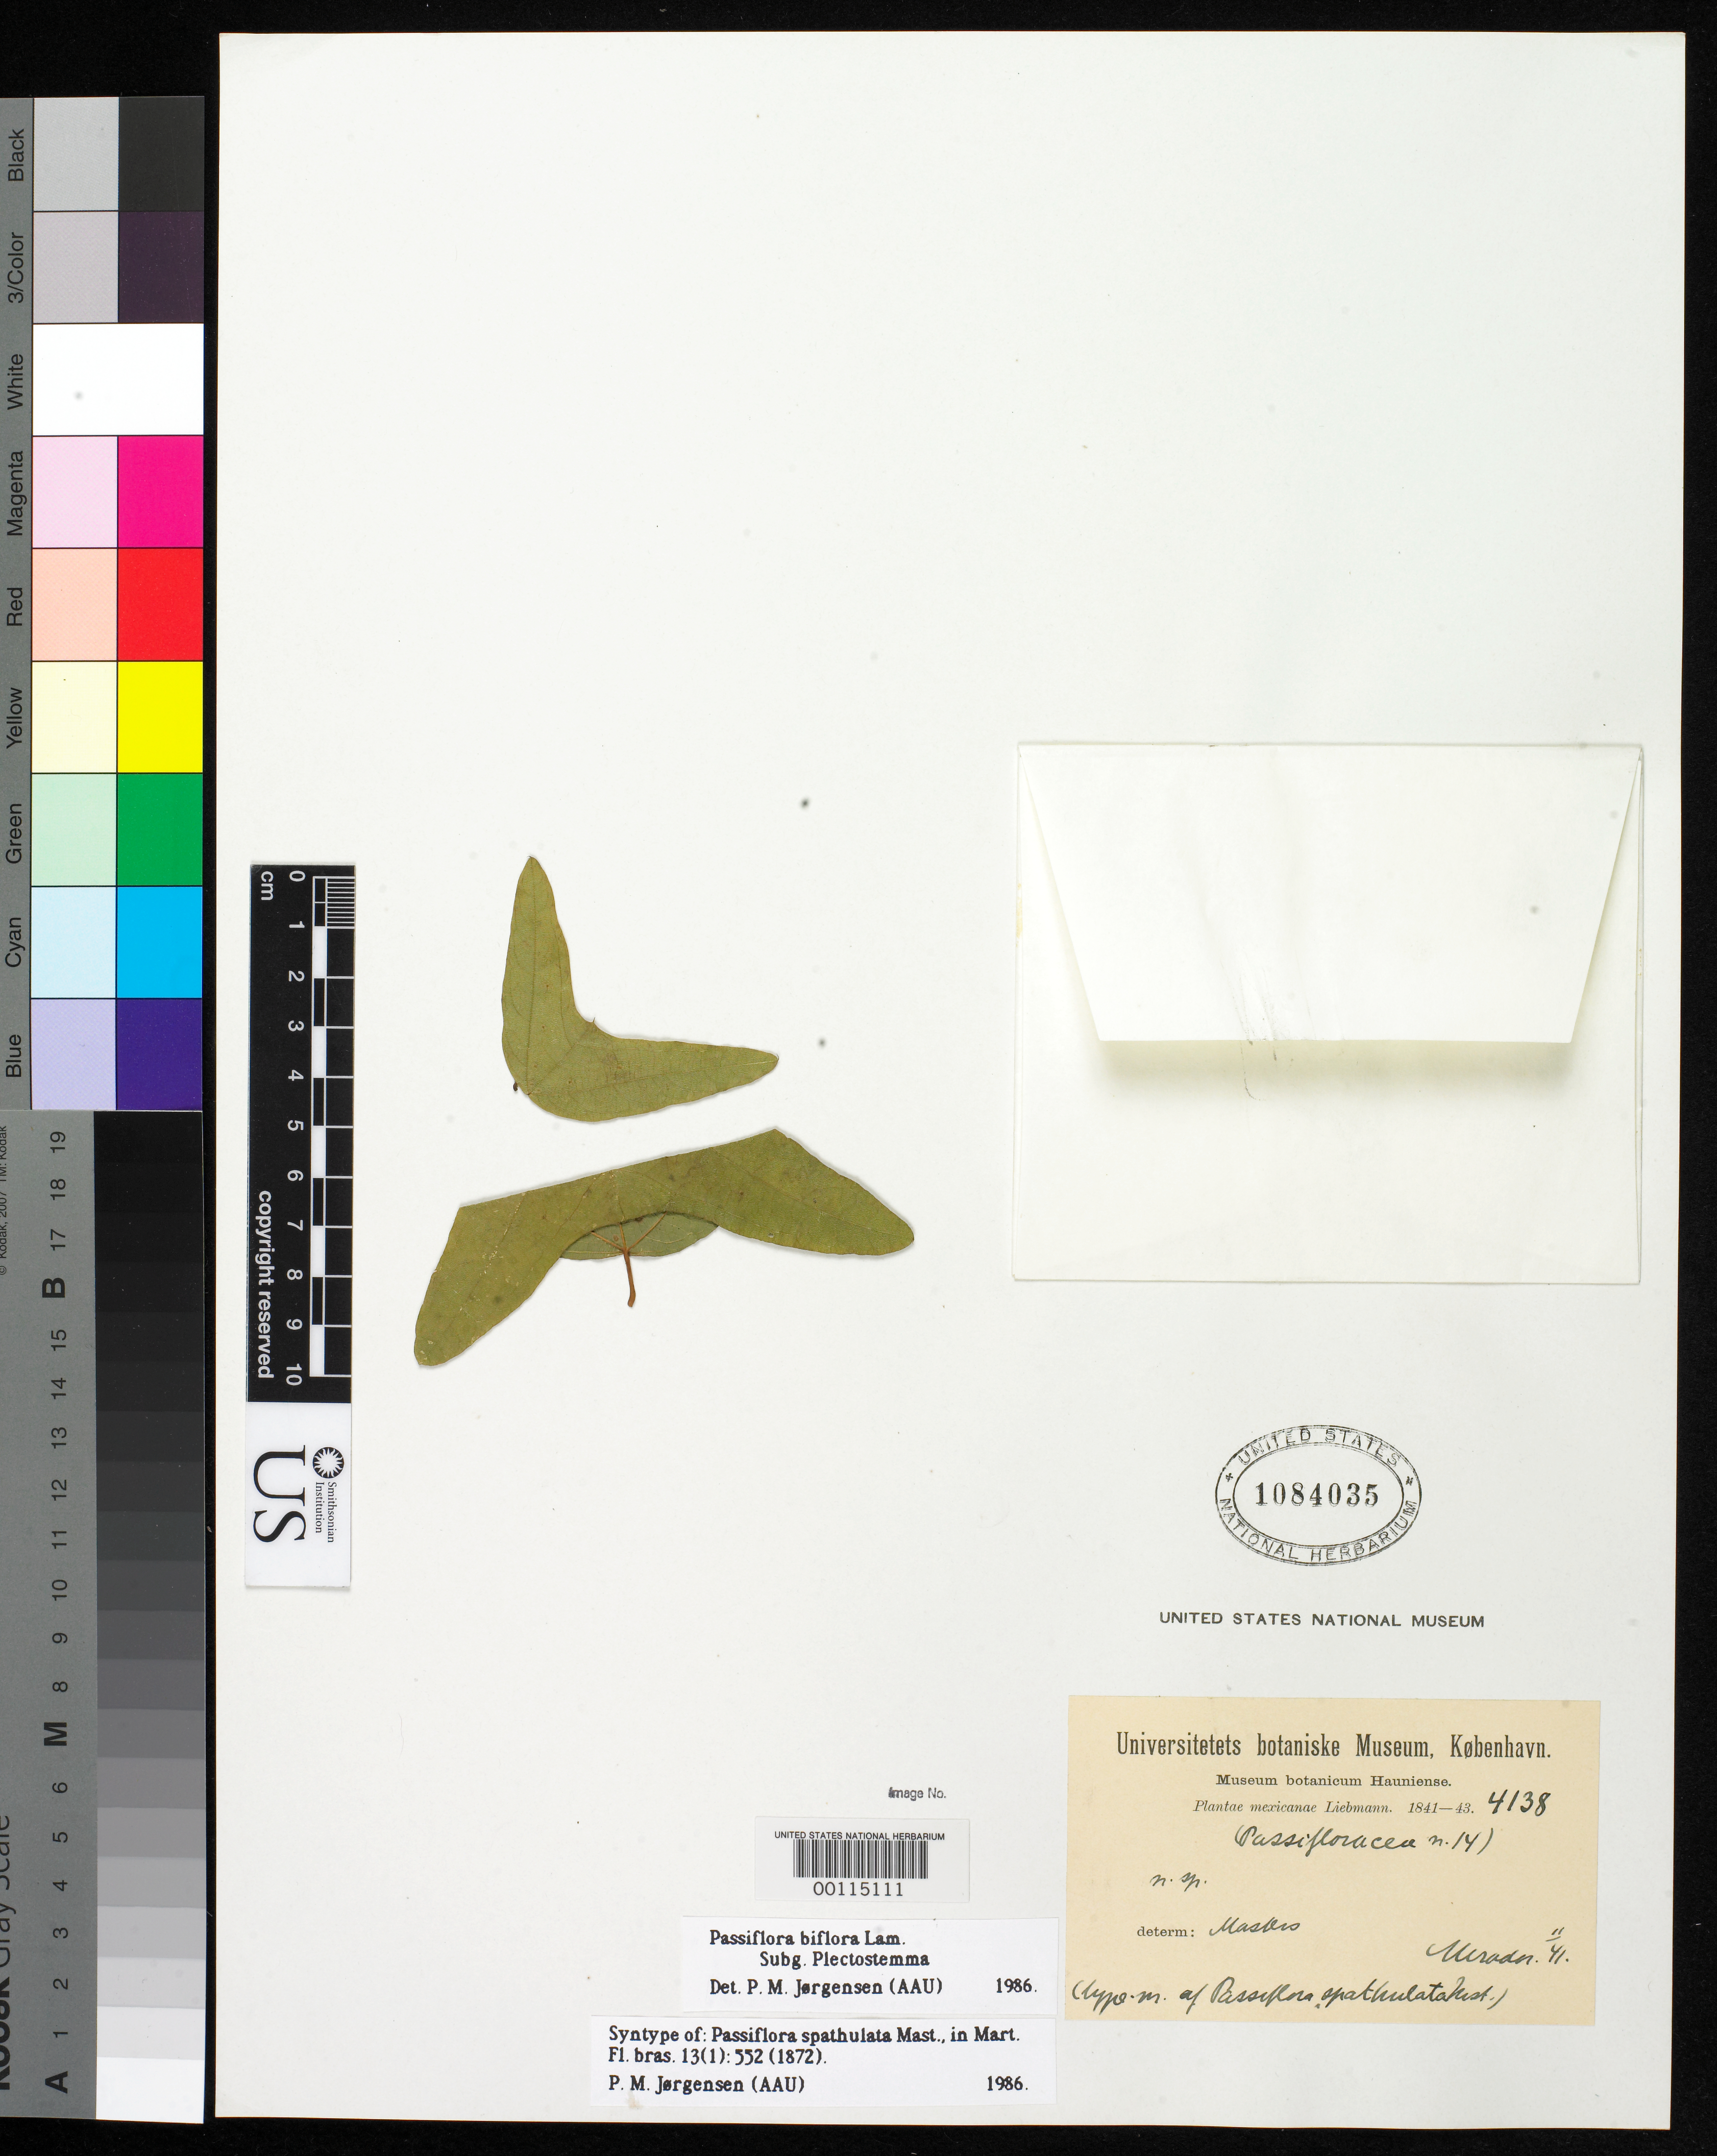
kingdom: Plantae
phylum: Tracheophyta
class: Magnoliopsida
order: Malpighiales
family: Passifloraceae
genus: Passiflora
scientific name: Passiflora spathulata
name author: Mast. in Mart.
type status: Type Fragment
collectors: F. M. Liebmann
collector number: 14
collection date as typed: Nov 1841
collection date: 1841-11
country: Mexico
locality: Mirador.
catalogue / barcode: US 1084035